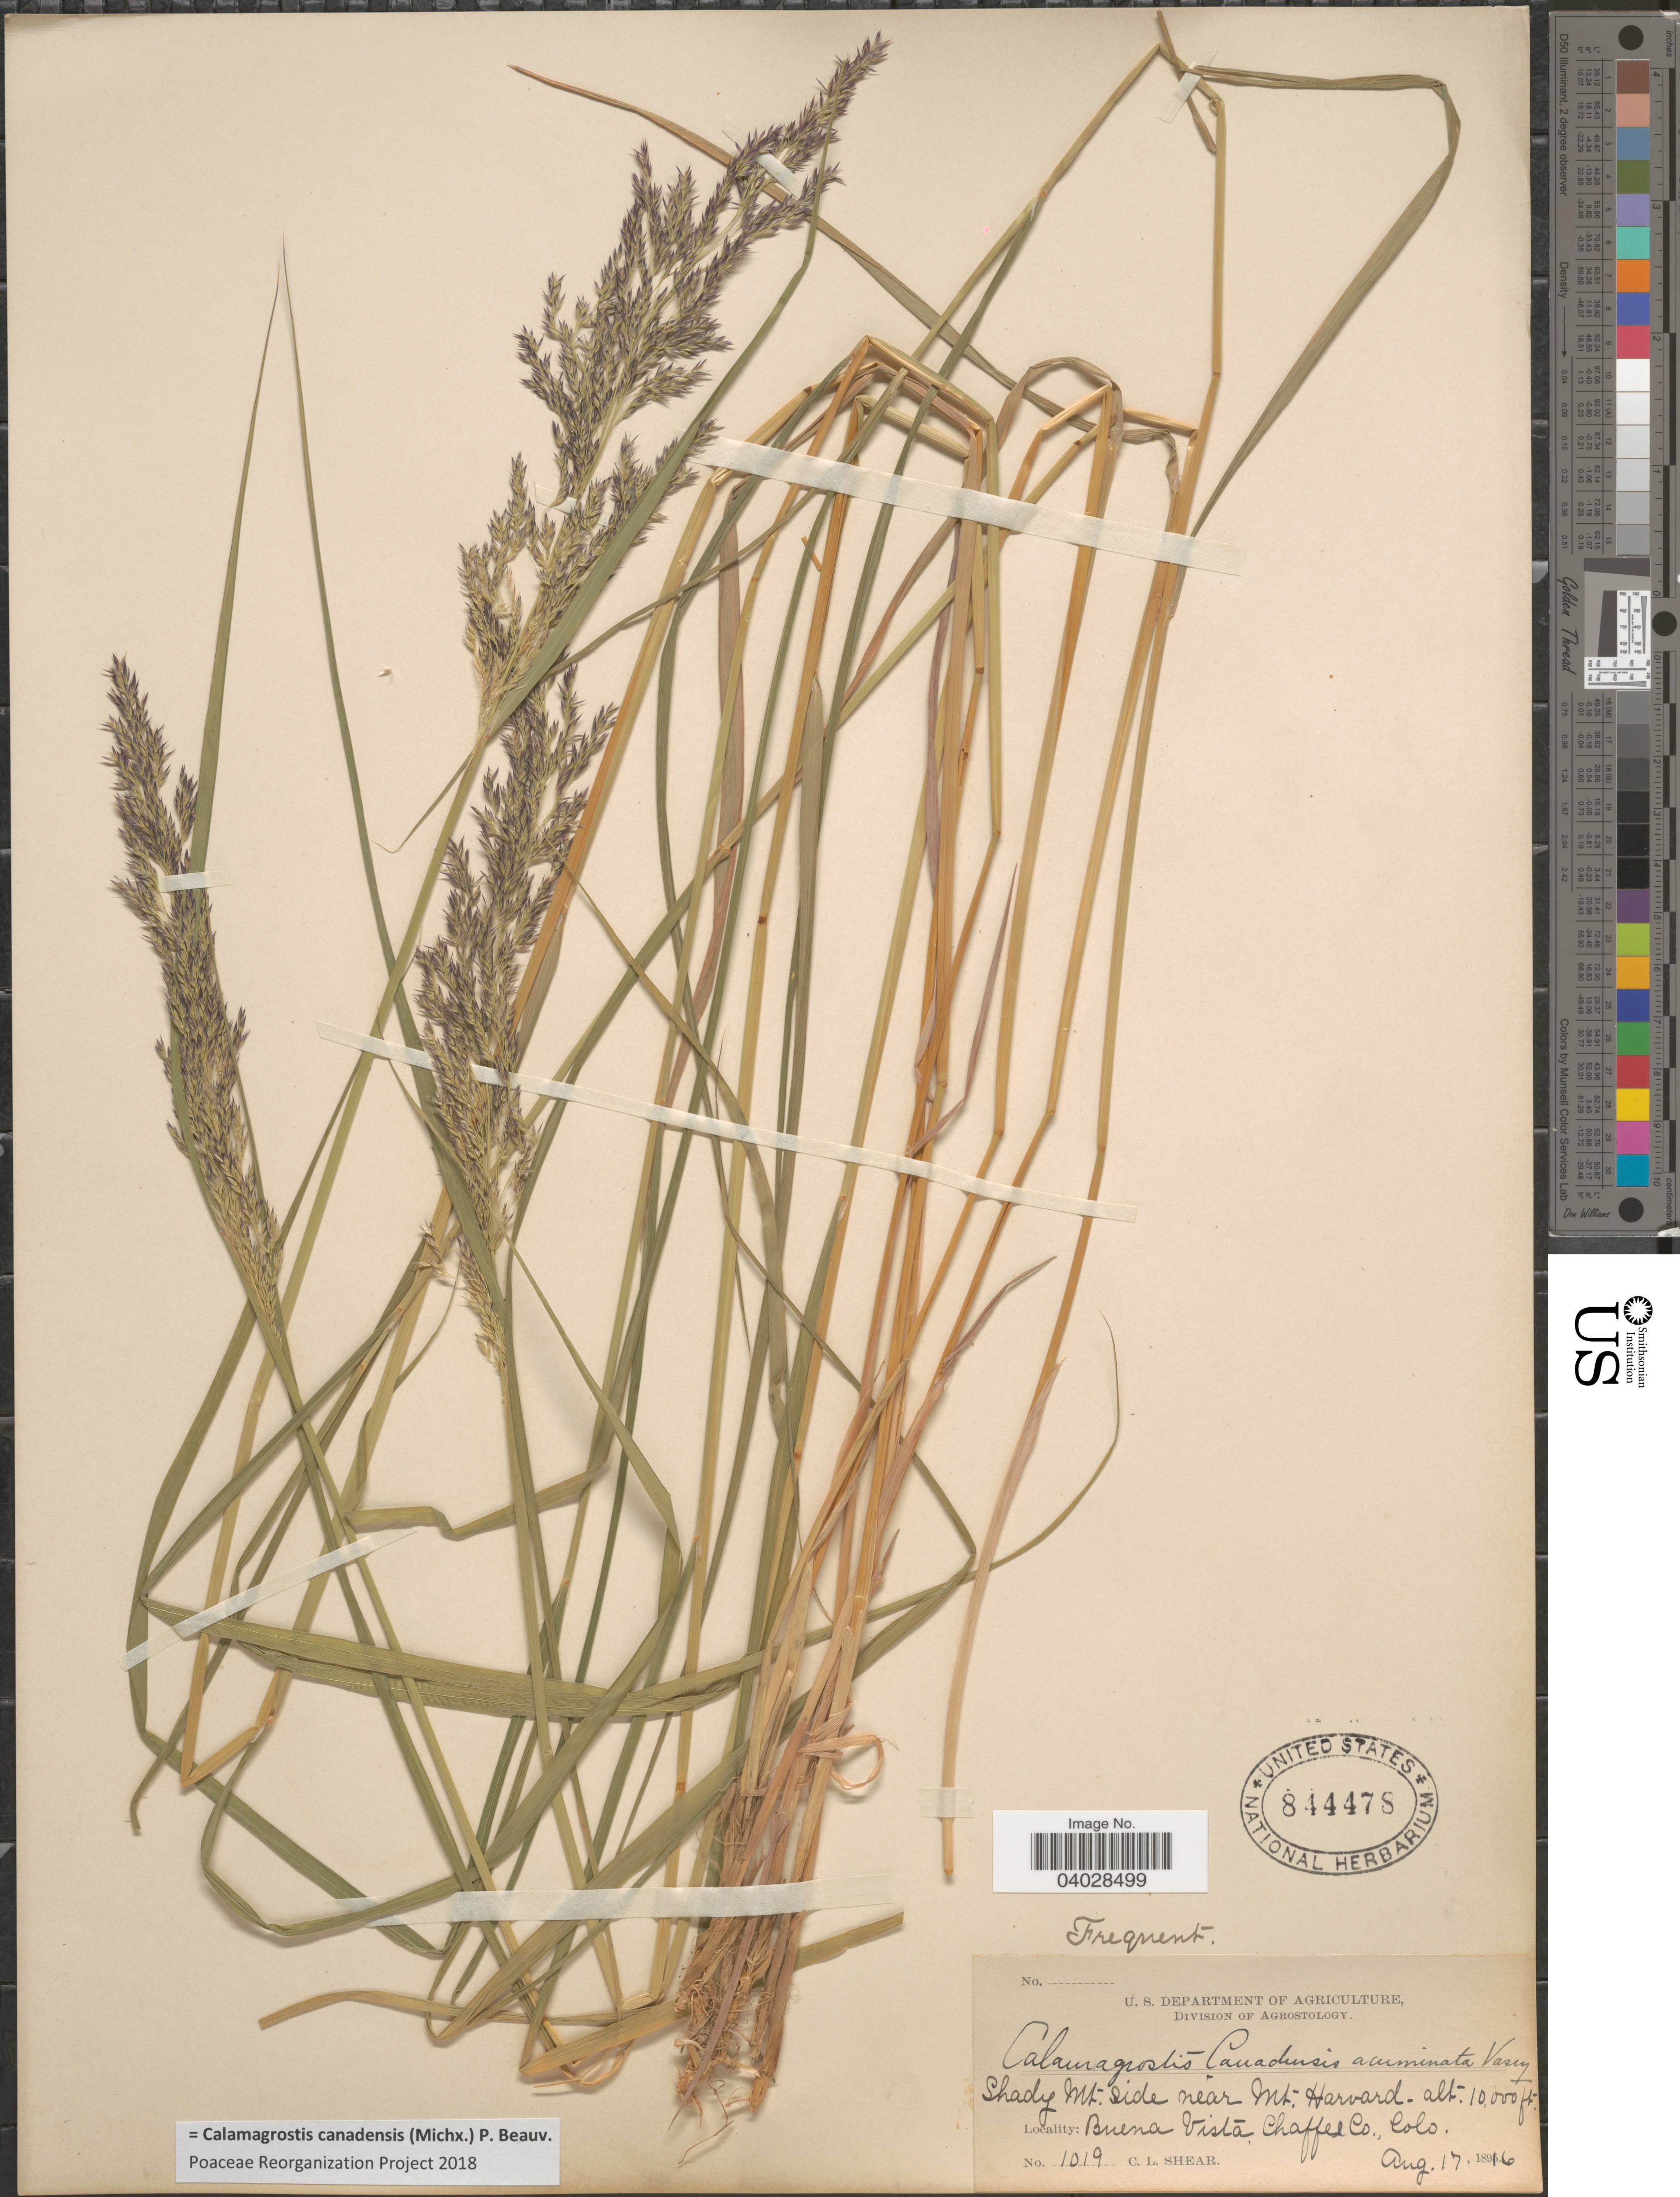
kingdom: Plantae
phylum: Tracheophyta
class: Liliopsida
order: Poales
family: Poaceae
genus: Calamagrostis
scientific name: Calamagrostis canadensis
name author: (Michx.) P. Beauv.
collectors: C. L. Shear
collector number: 1019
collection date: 1896-08-17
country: United States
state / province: Colorado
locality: Shady Mt. side near Mt. Harvard. Buena Vista, Chaffee Co.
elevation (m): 3048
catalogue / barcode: US 844478